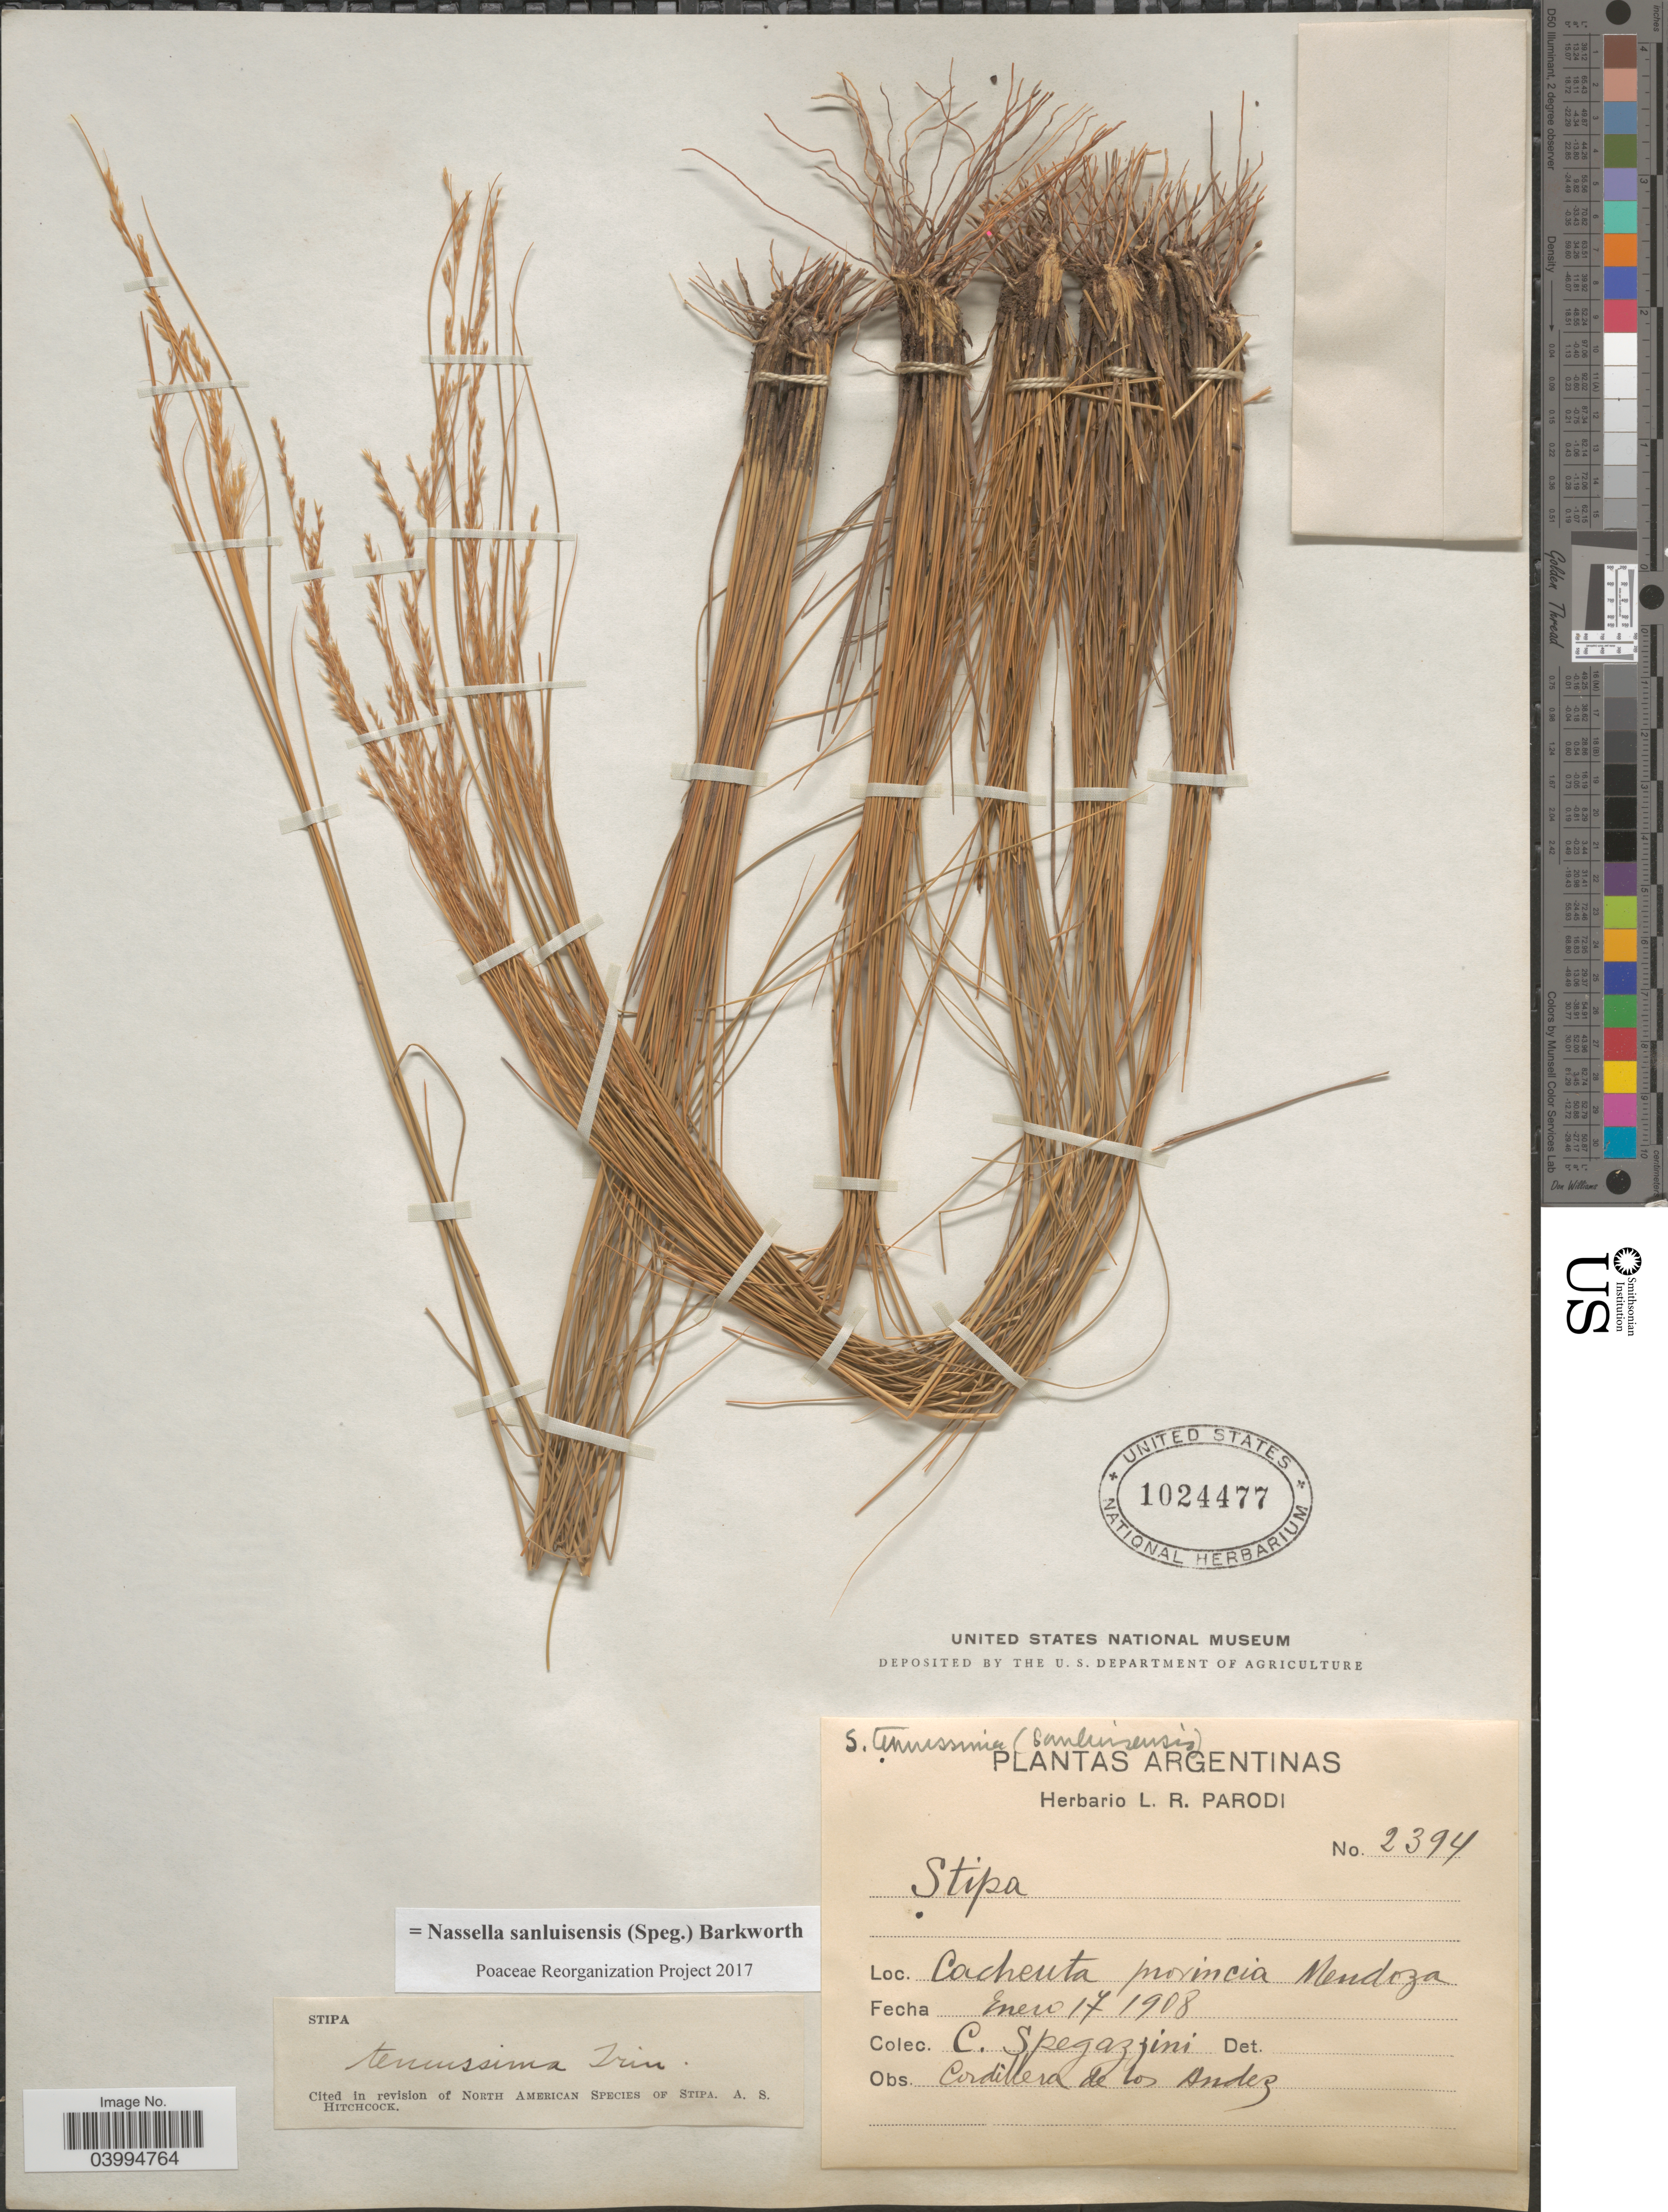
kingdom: Plantae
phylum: Tracheophyta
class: Liliopsida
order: Poales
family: Poaceae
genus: Nassella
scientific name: Nassella sanluisensis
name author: (Speg.) Barkworth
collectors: C. L. Spegazzini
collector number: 2394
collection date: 1908-01-17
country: Argentina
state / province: Mendoza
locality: Cacheuta. Cordillera de los Andes.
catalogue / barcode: US 1024477